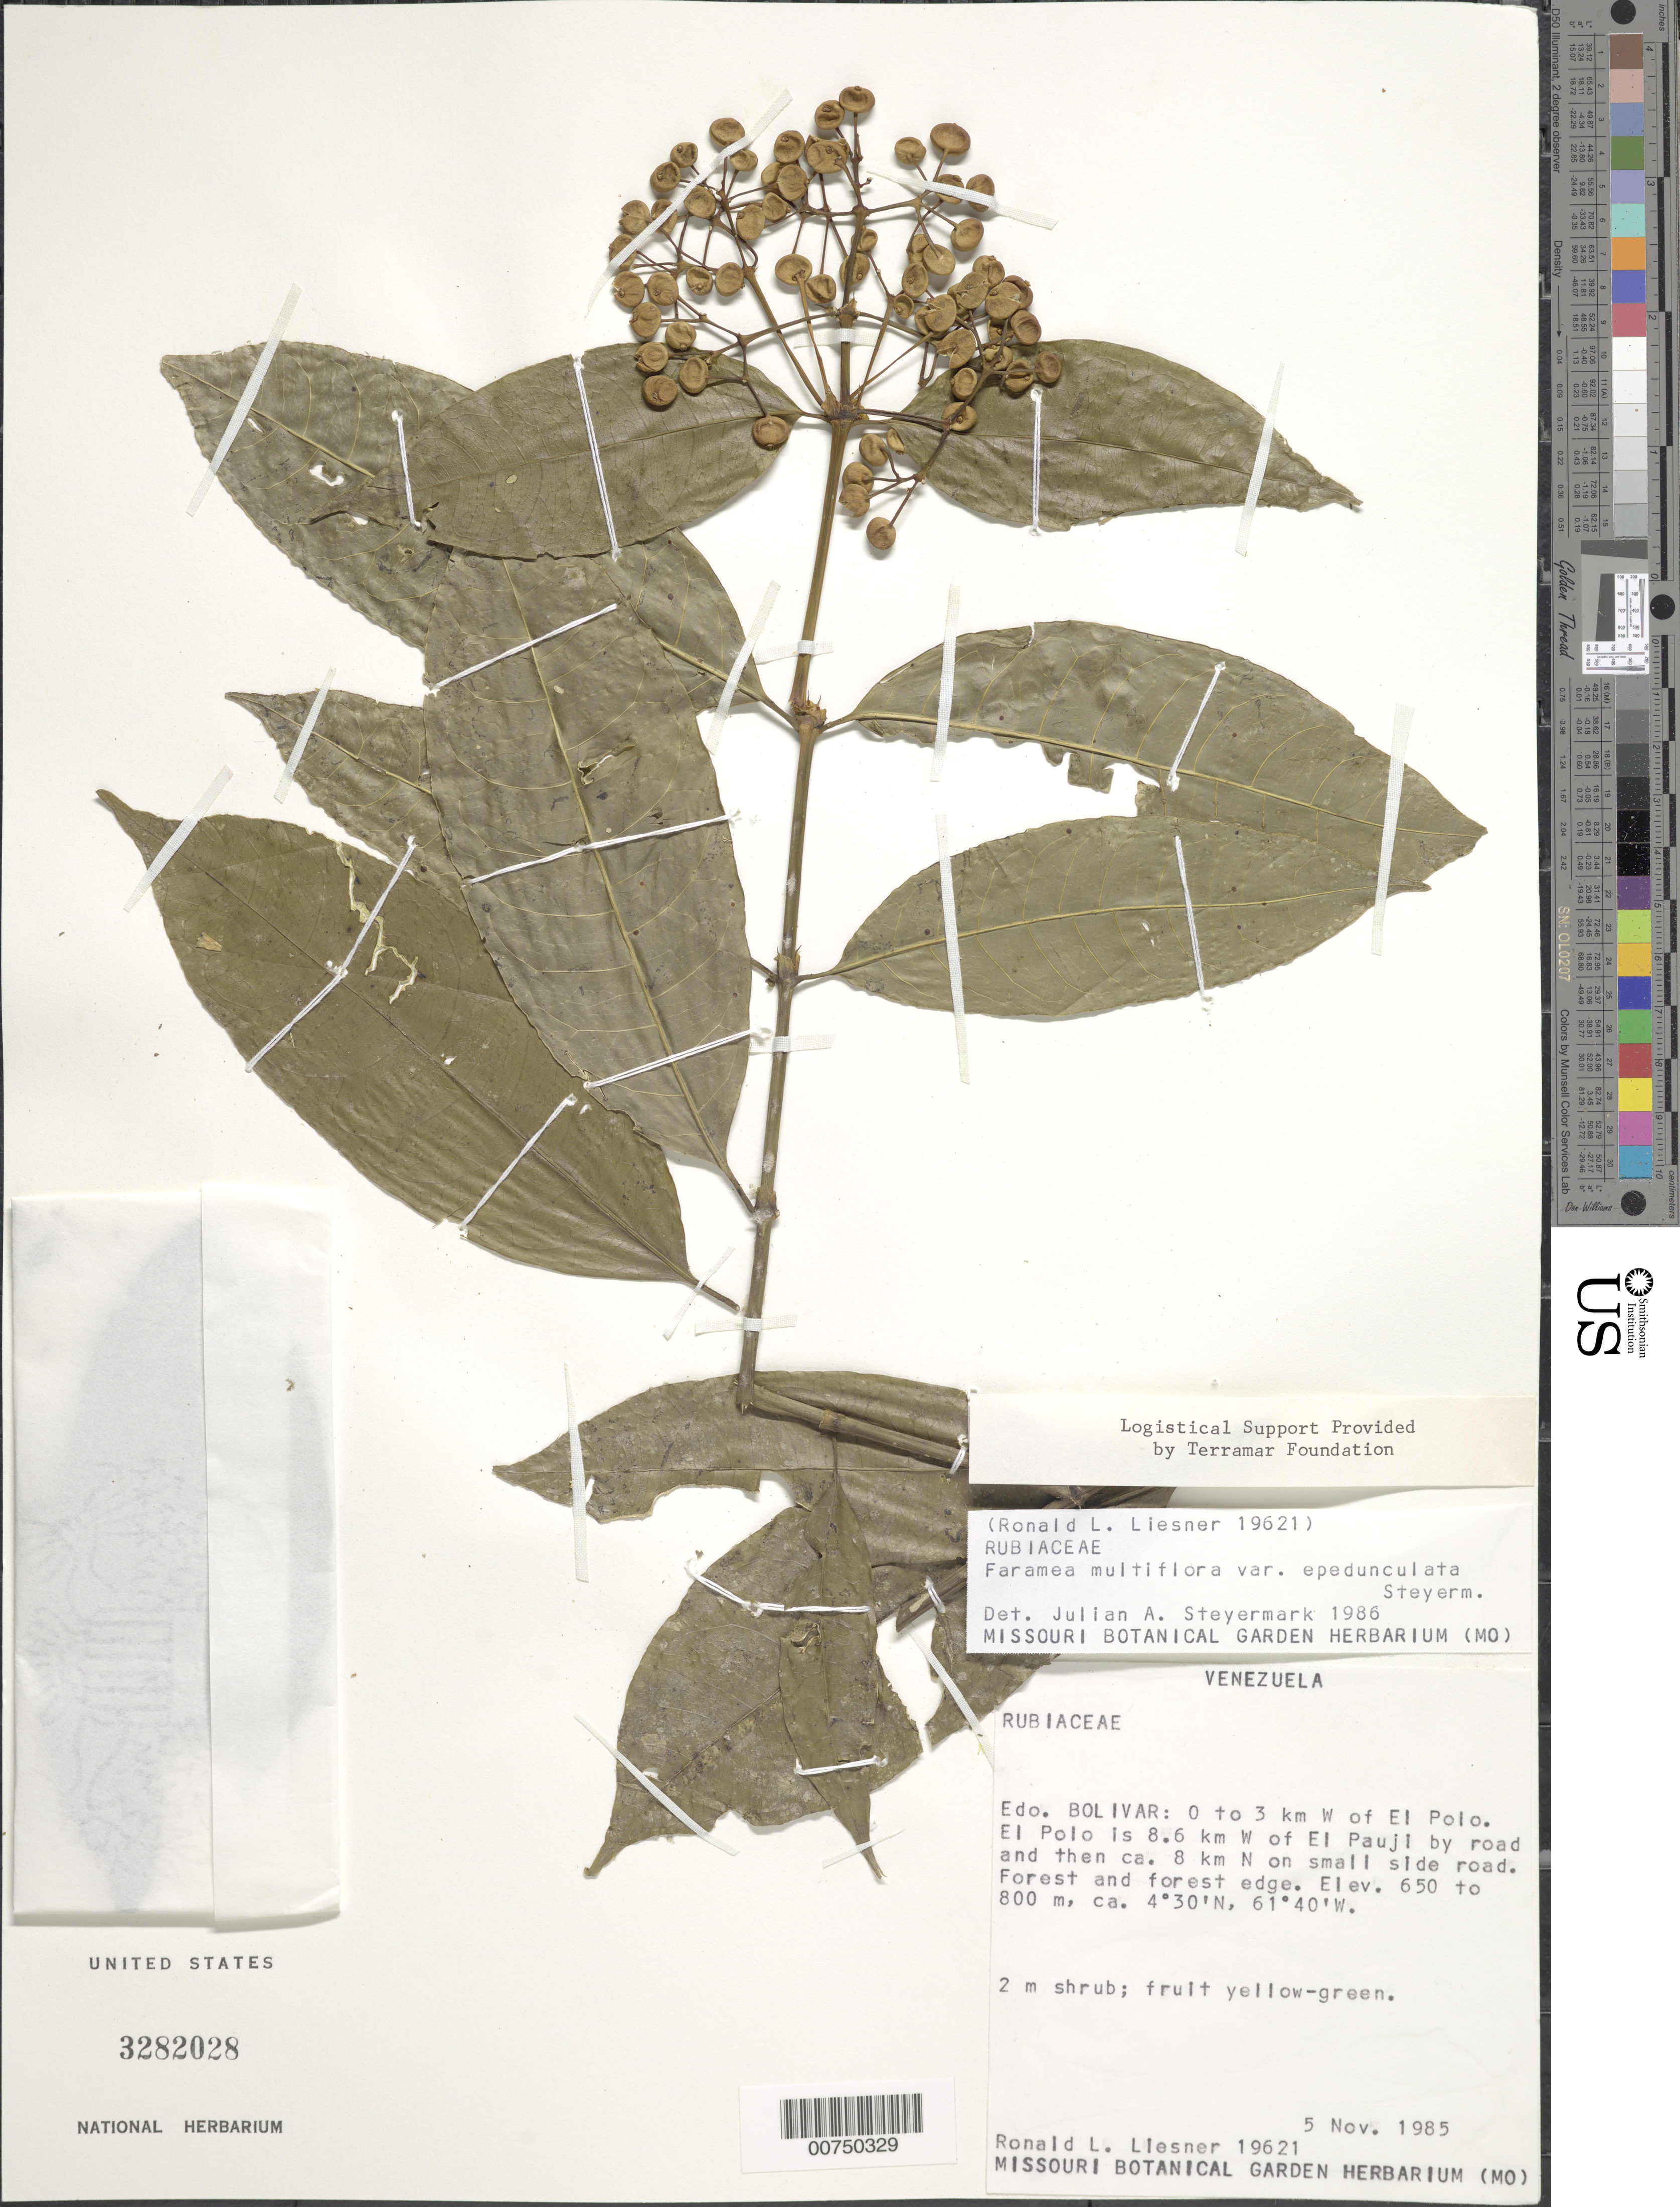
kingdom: Plantae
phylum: Tracheophyta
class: Magnoliopsida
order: Gentianales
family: Rubiaceae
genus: Faramea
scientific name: Faramea multiflora var. epedunculata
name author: Steyerm.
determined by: Steyermark, Julian A., (VEN)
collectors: R. L. Liesner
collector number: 19621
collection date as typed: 5-Nov-85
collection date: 1985-11-05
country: Venezuela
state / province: Bolívar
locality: El Polo, 0-3 km W of; el Polo is 8.6 km W of El Pauji by road and then ca 8 km N on small side road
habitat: Forest and forest edge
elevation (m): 650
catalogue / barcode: US 3282028